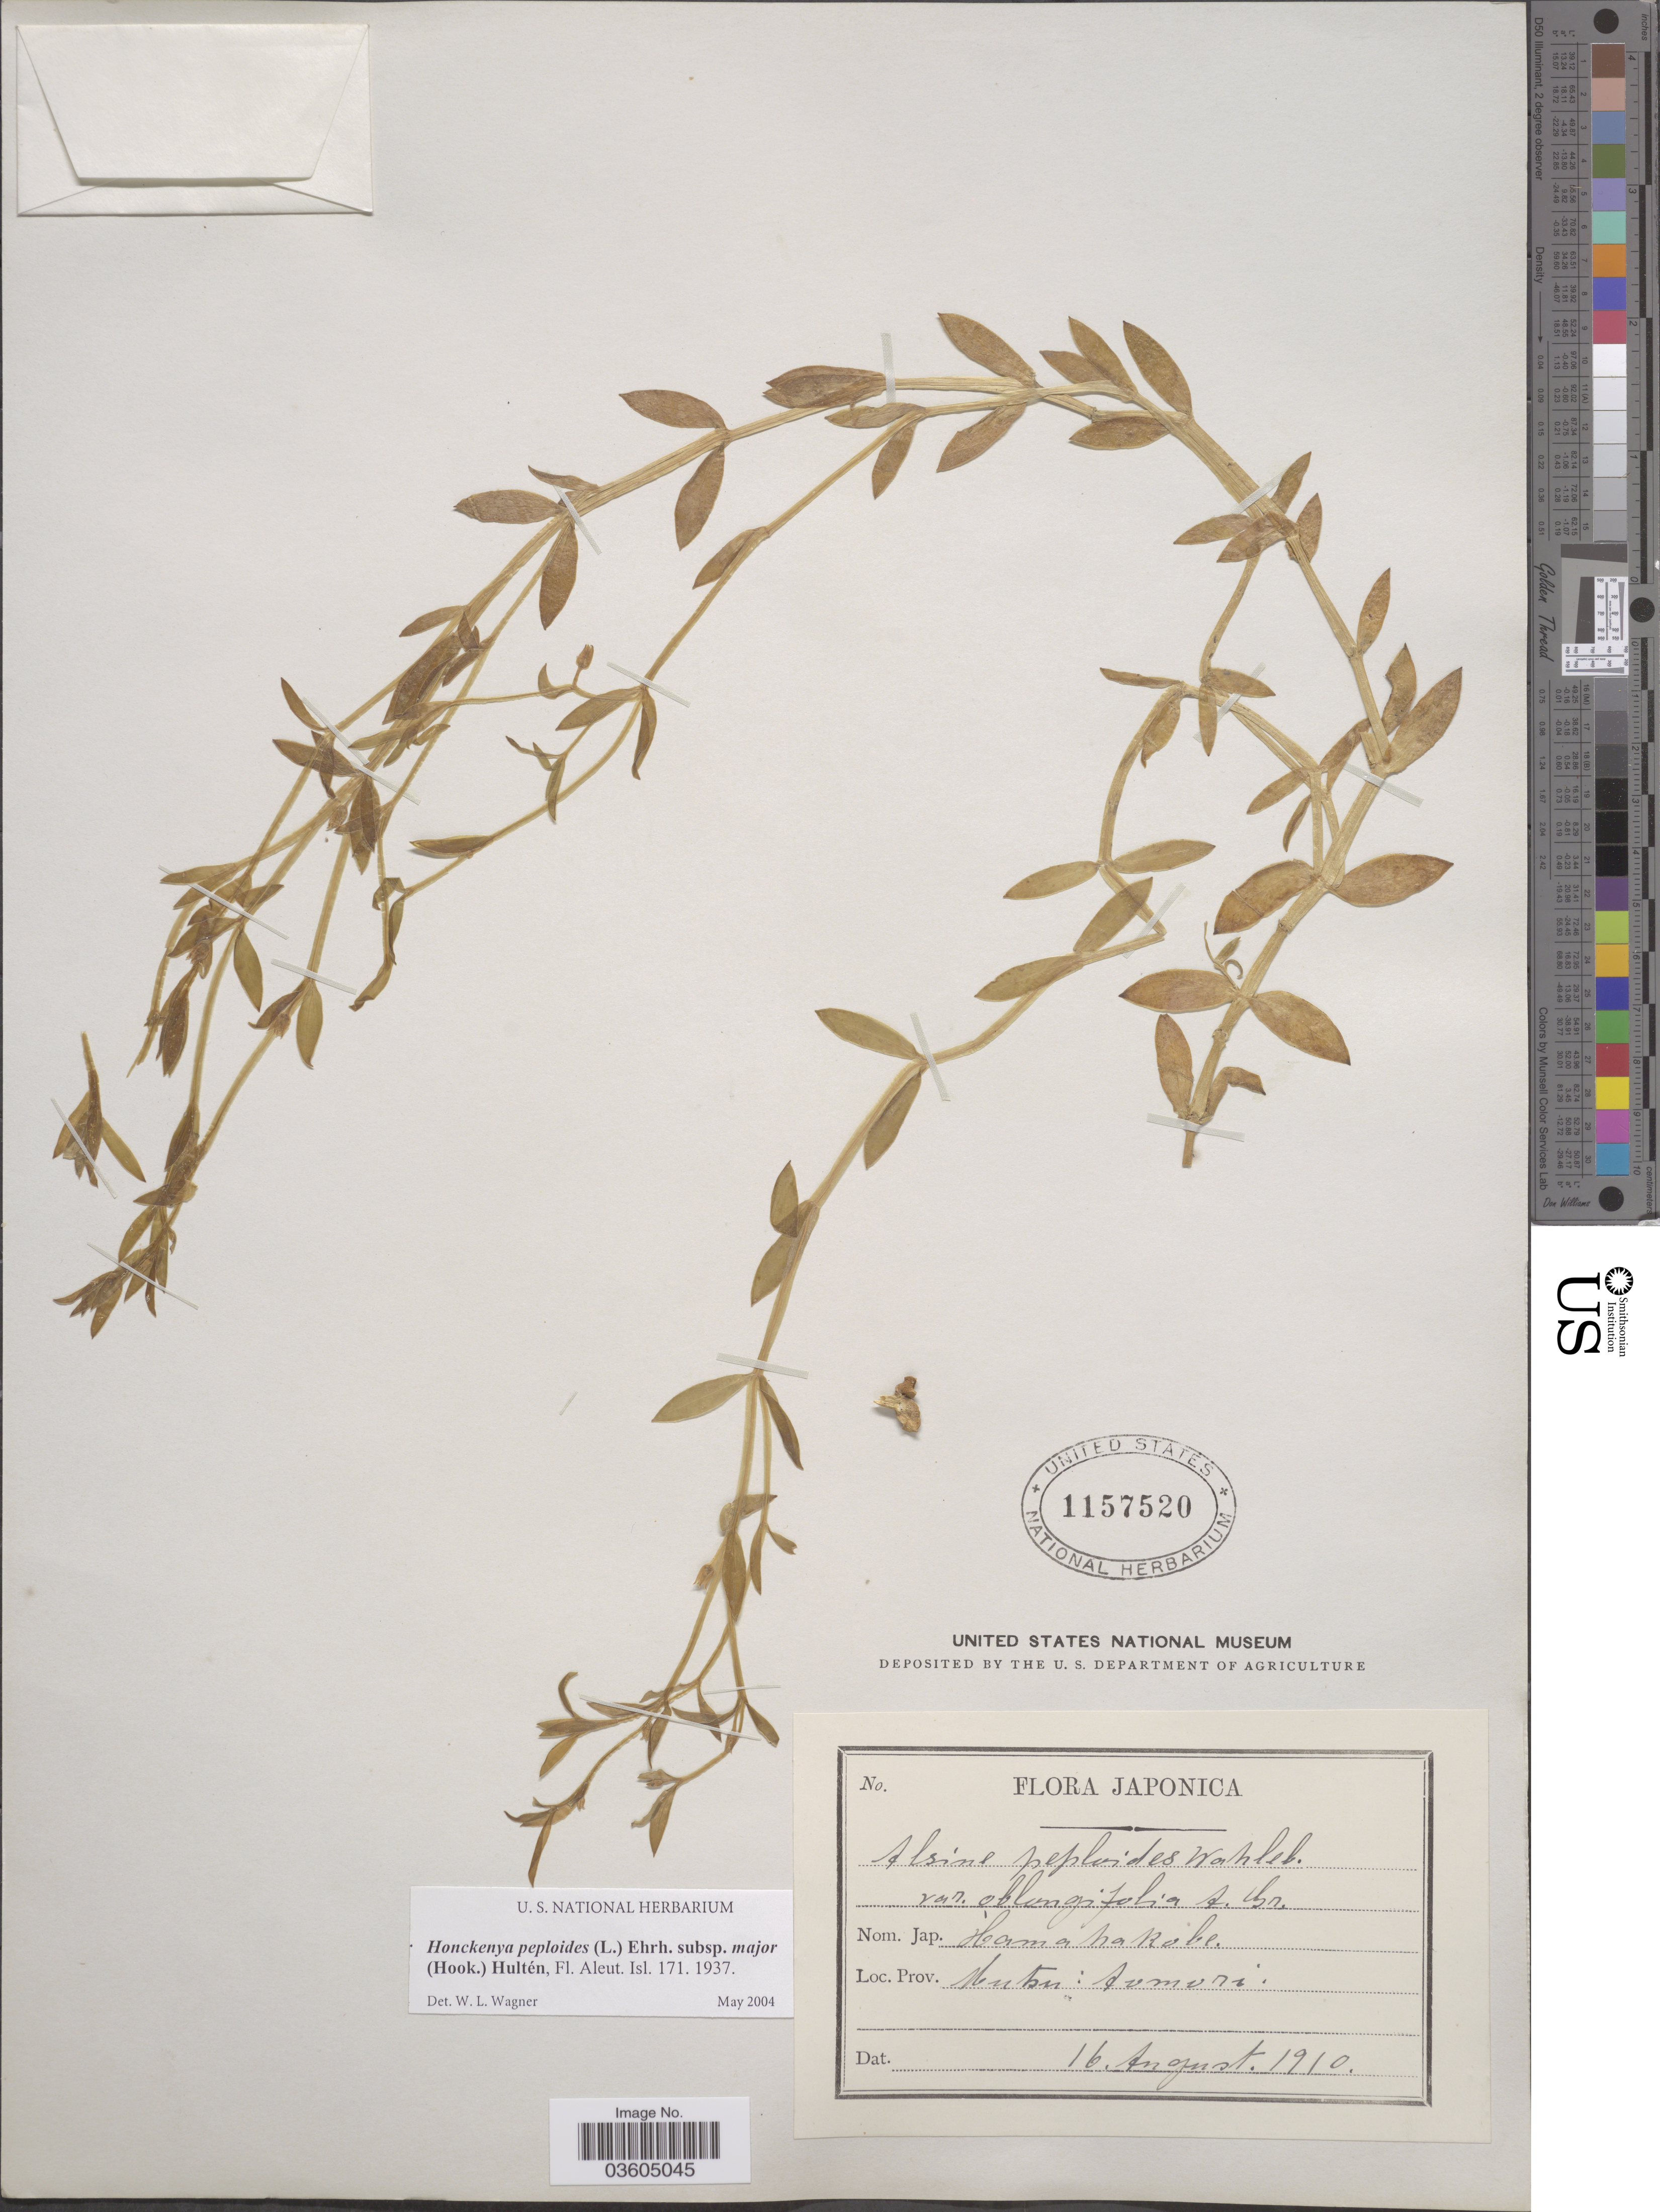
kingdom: Plantae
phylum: Tracheophyta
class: Magnoliopsida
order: Caryophyllales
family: Caryophyllaceae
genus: Honckenya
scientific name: Honckenya peploides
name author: (L.) Ehrh.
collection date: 1910-08-16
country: Japan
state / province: Aomori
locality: Mutsu.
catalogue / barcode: US 1157520